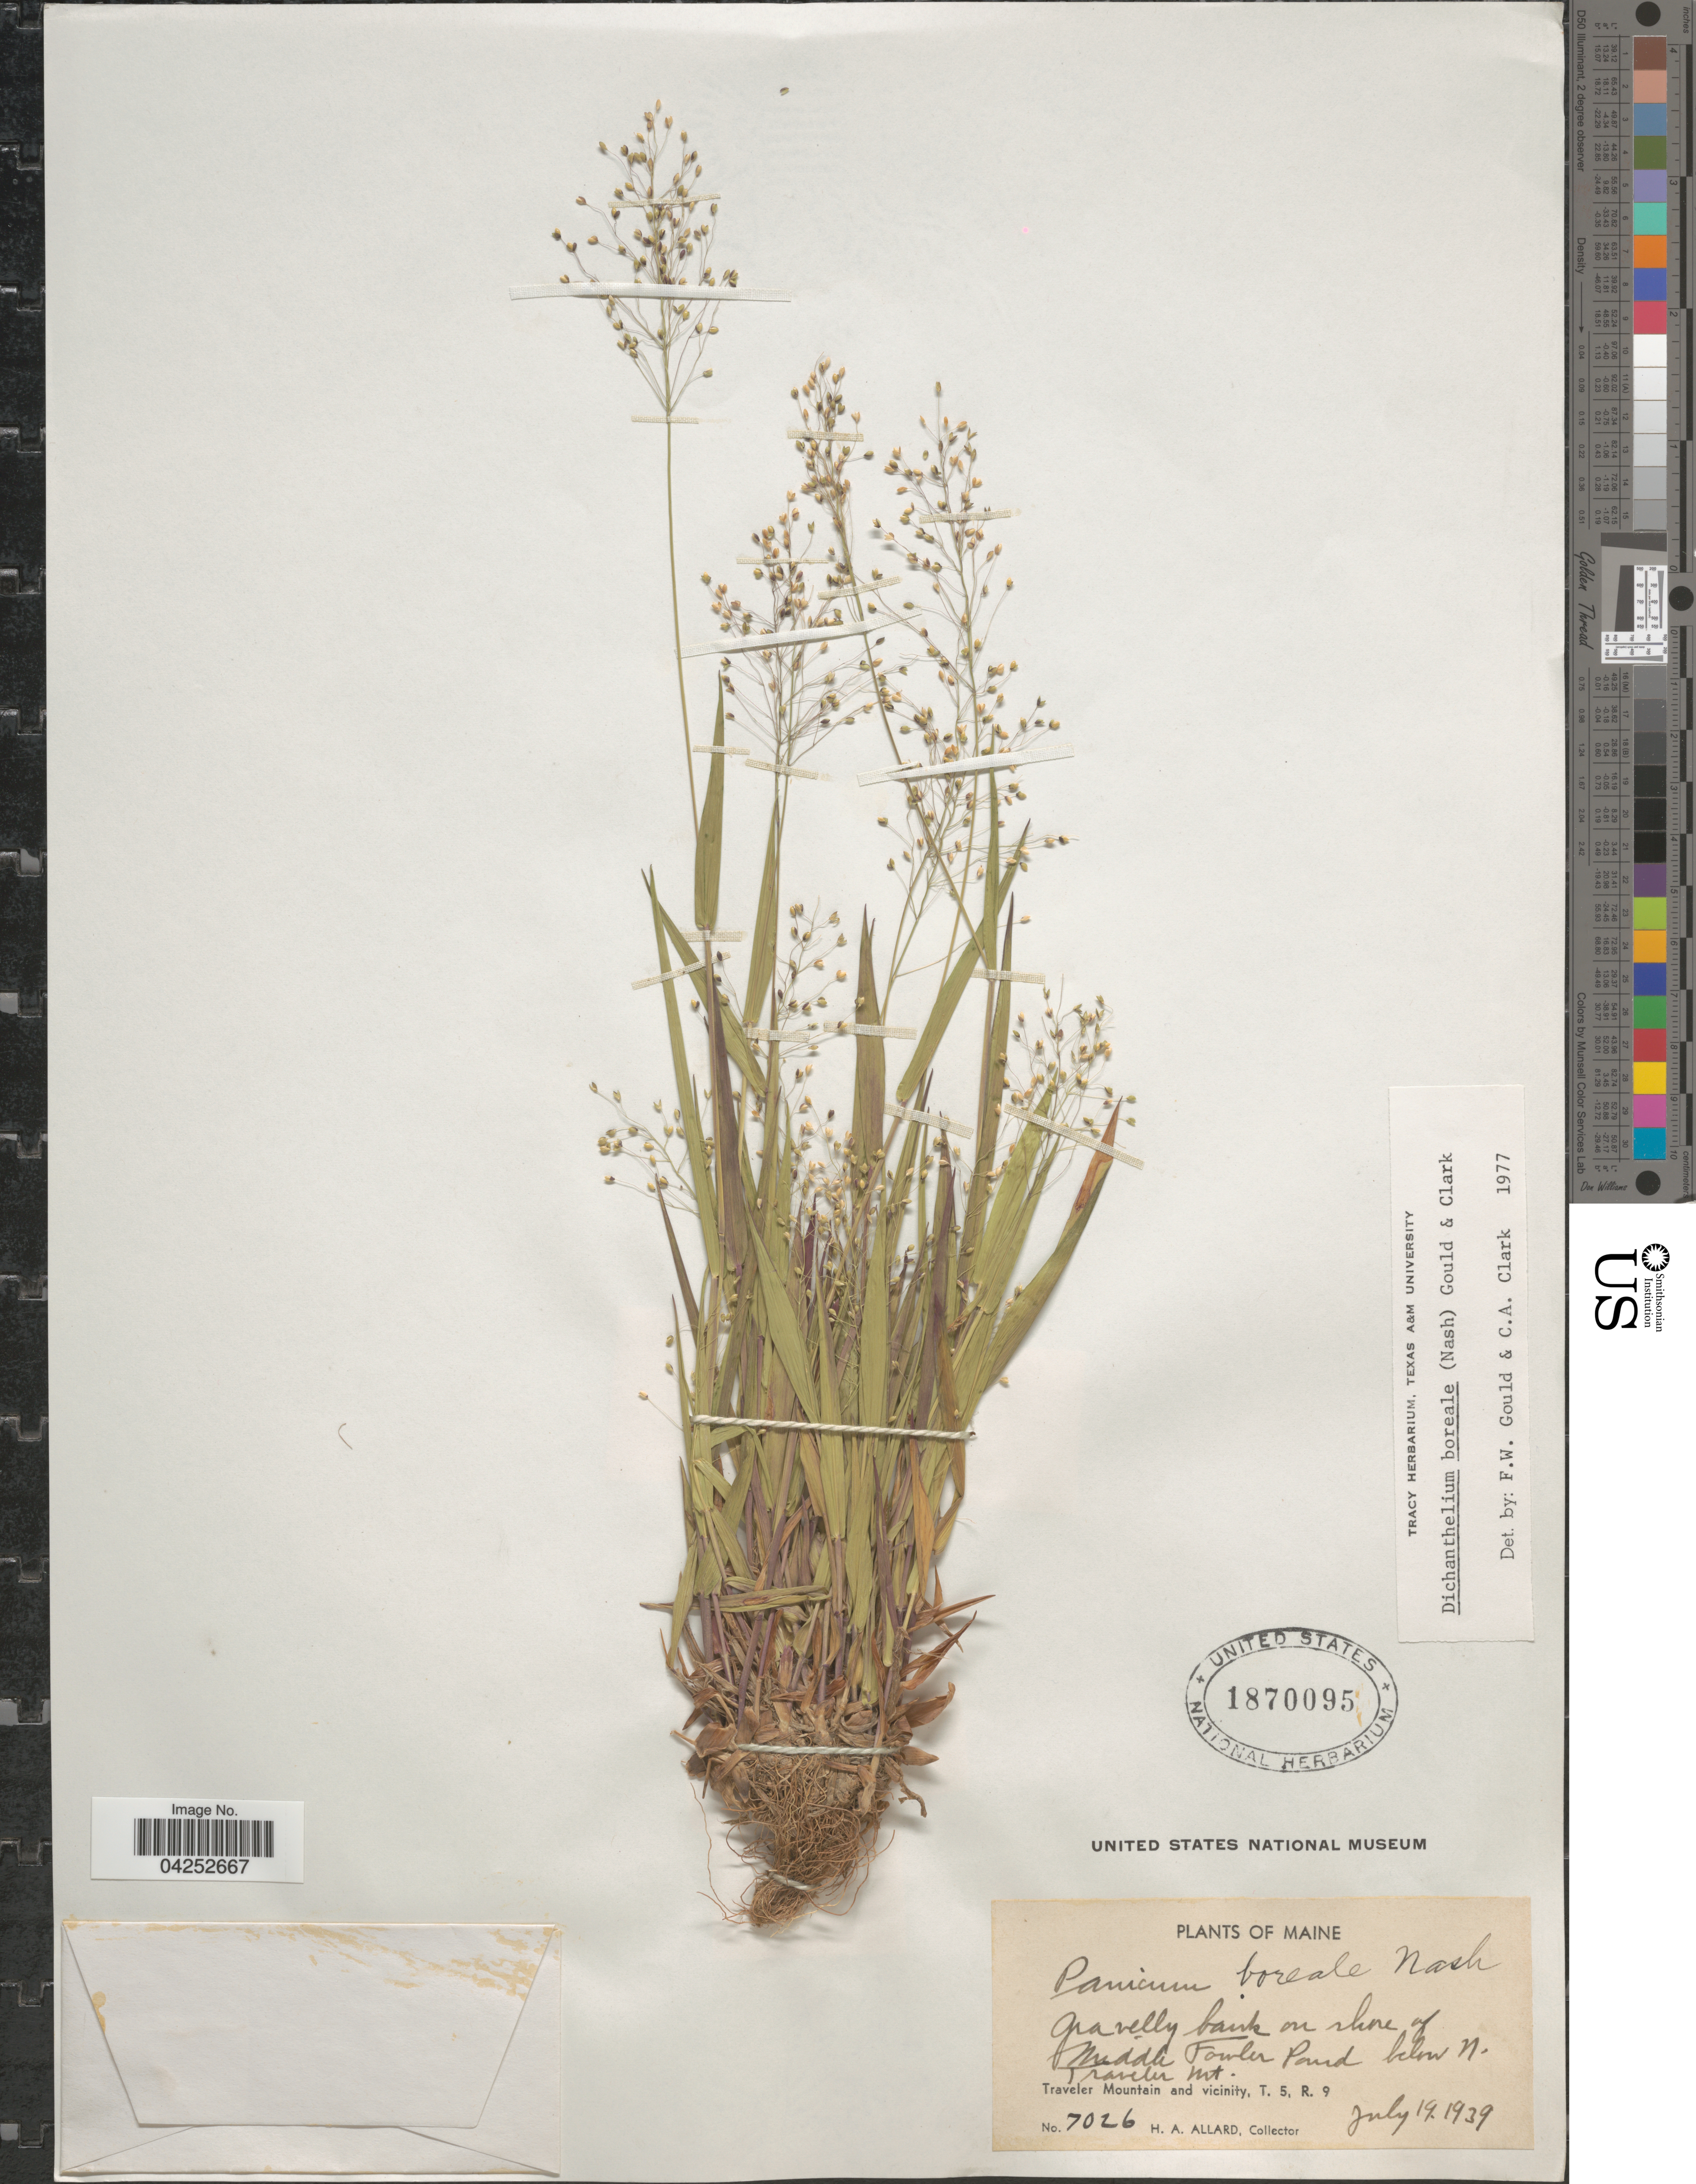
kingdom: Plantae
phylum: Tracheophyta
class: Liliopsida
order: Poales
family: Poaceae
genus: Dichanthelium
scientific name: Dichanthelium boreale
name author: (Nash) Freckmann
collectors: H. A. Allard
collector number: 7026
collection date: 1939-07-19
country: United States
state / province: Maine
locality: Gravelly bank on shore of Middle Fowler Pond below N. Traveler Mt. Traveler Mountain and vicinity, T. 5, R. 9.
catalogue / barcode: US 1870095